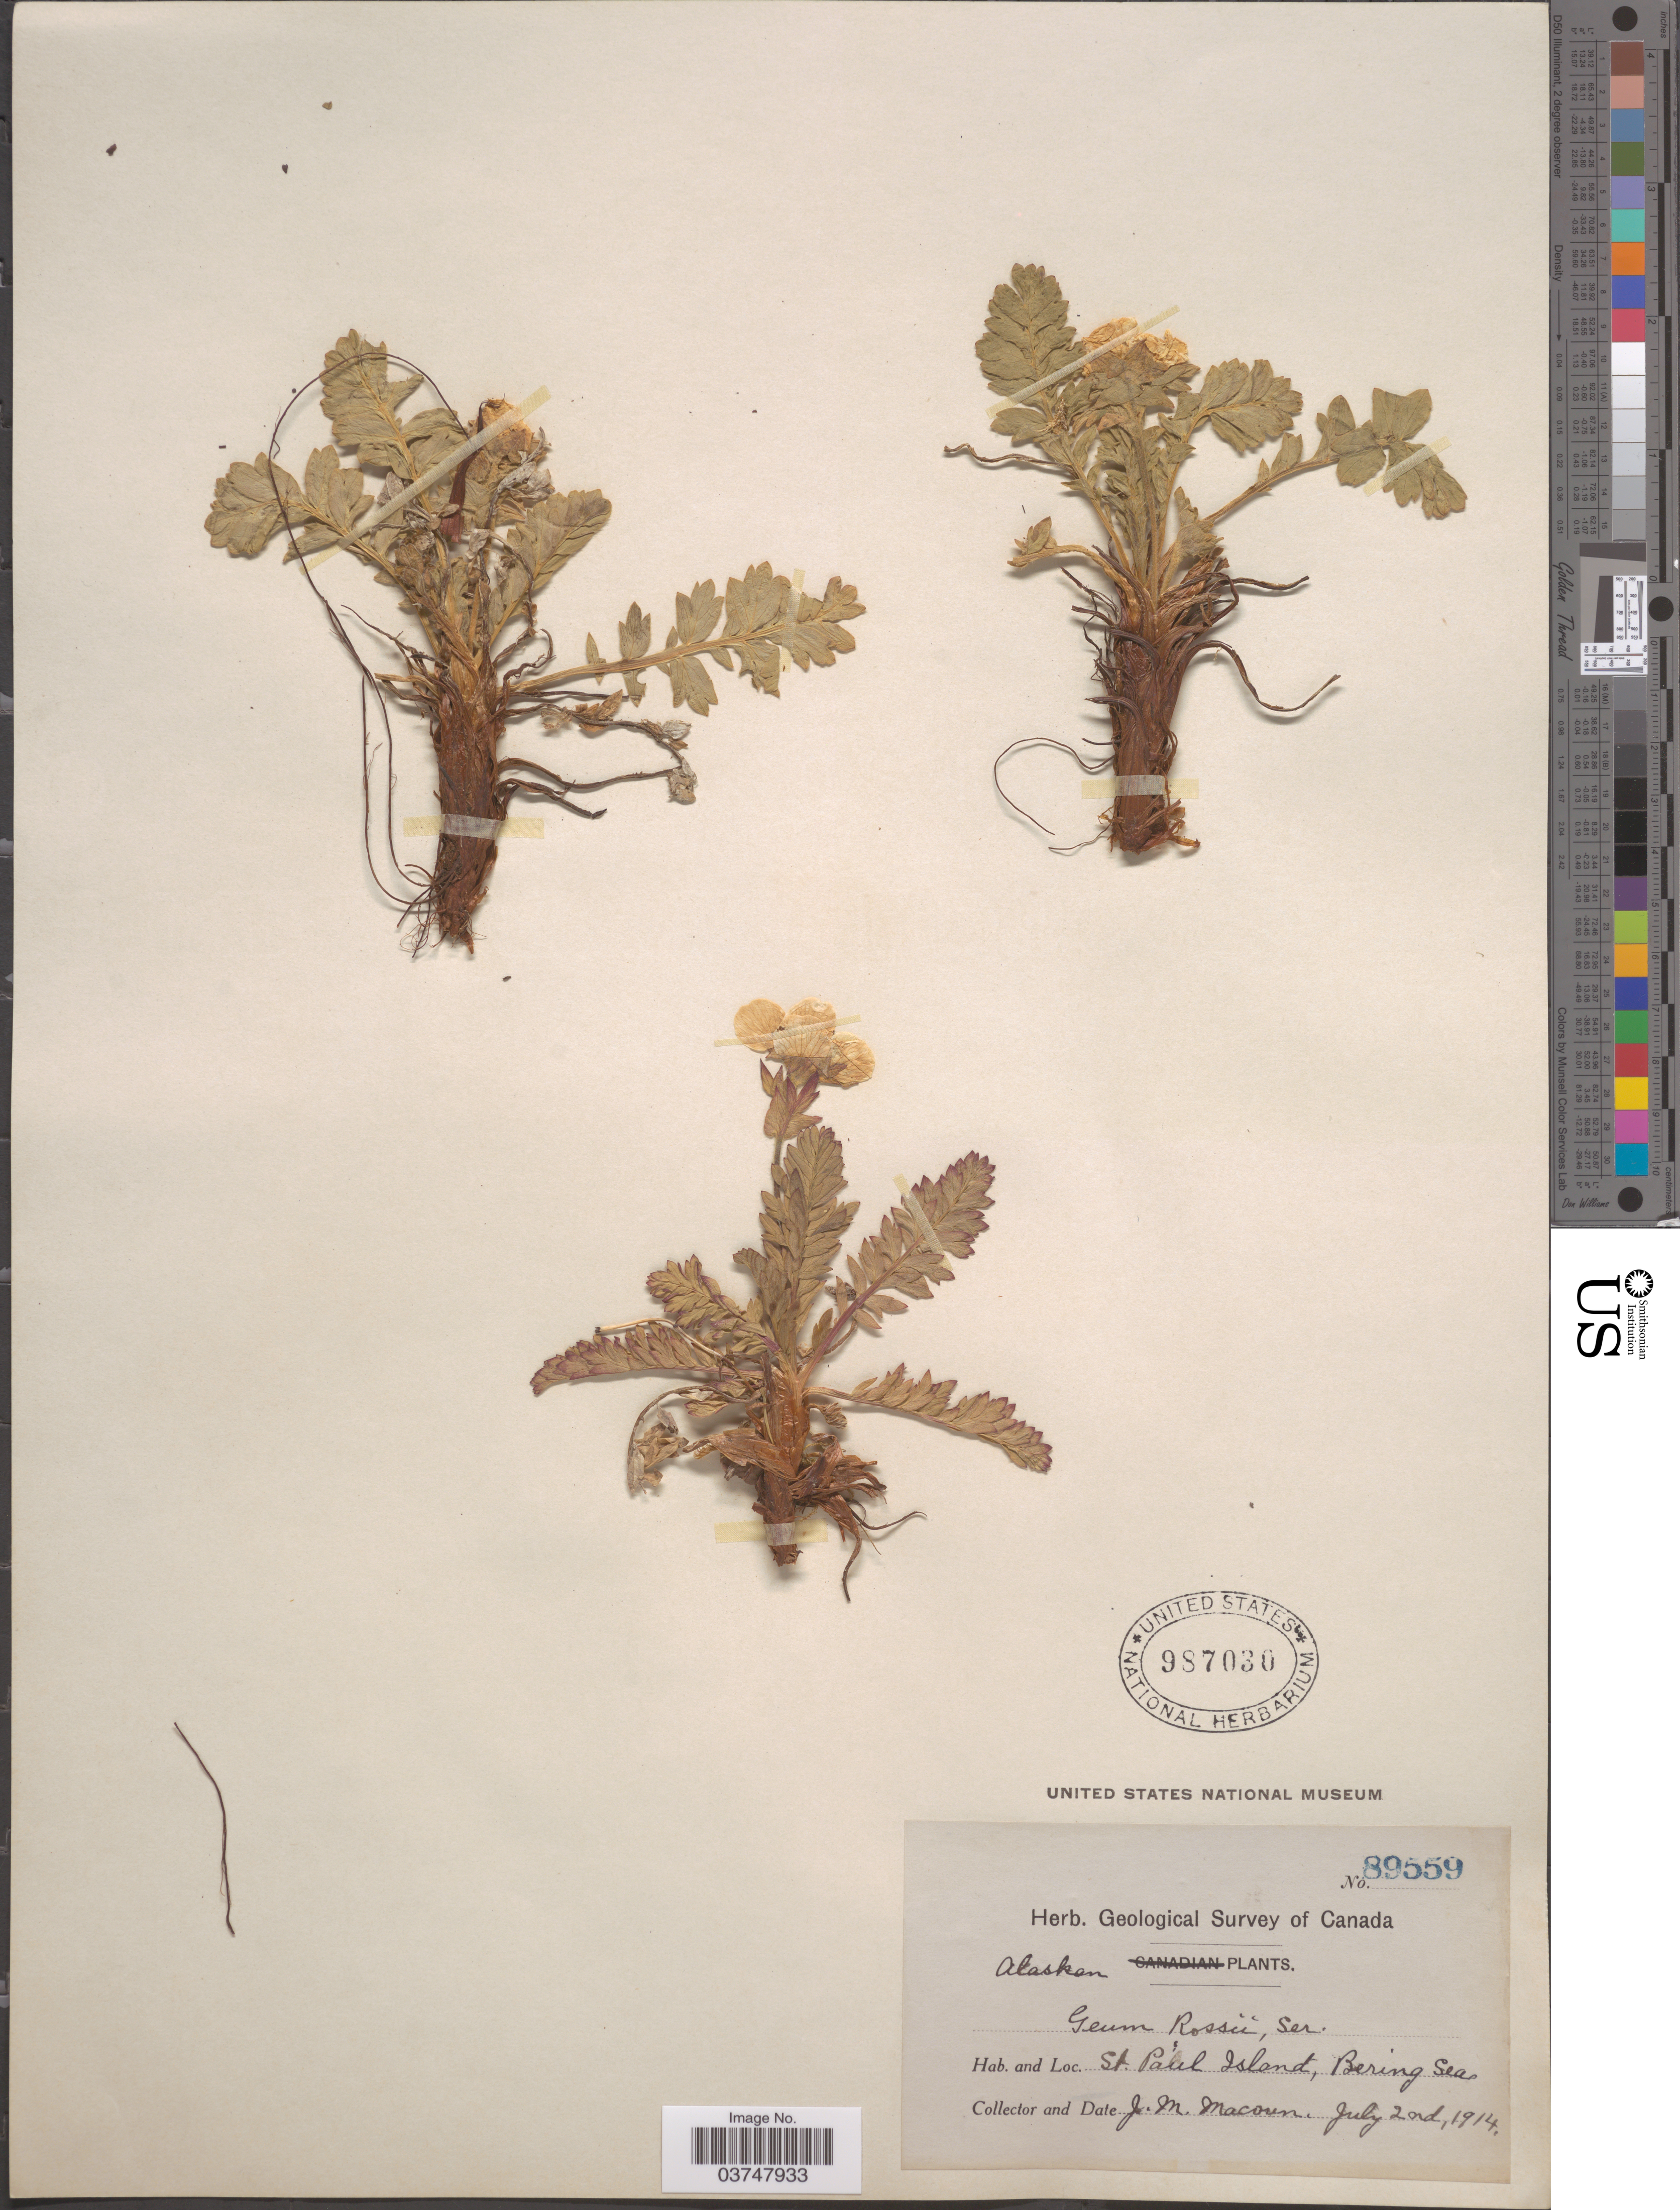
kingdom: Plantae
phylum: Tracheophyta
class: Magnoliopsida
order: Rosales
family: Rosaceae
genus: Geum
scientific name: Geum rossii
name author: (R. Br.) Ser.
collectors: J. M. Macoun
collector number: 89559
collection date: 1914-07-02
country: United States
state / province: Alaska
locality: St. Paul Island, Bering Sea.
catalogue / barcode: US 987030